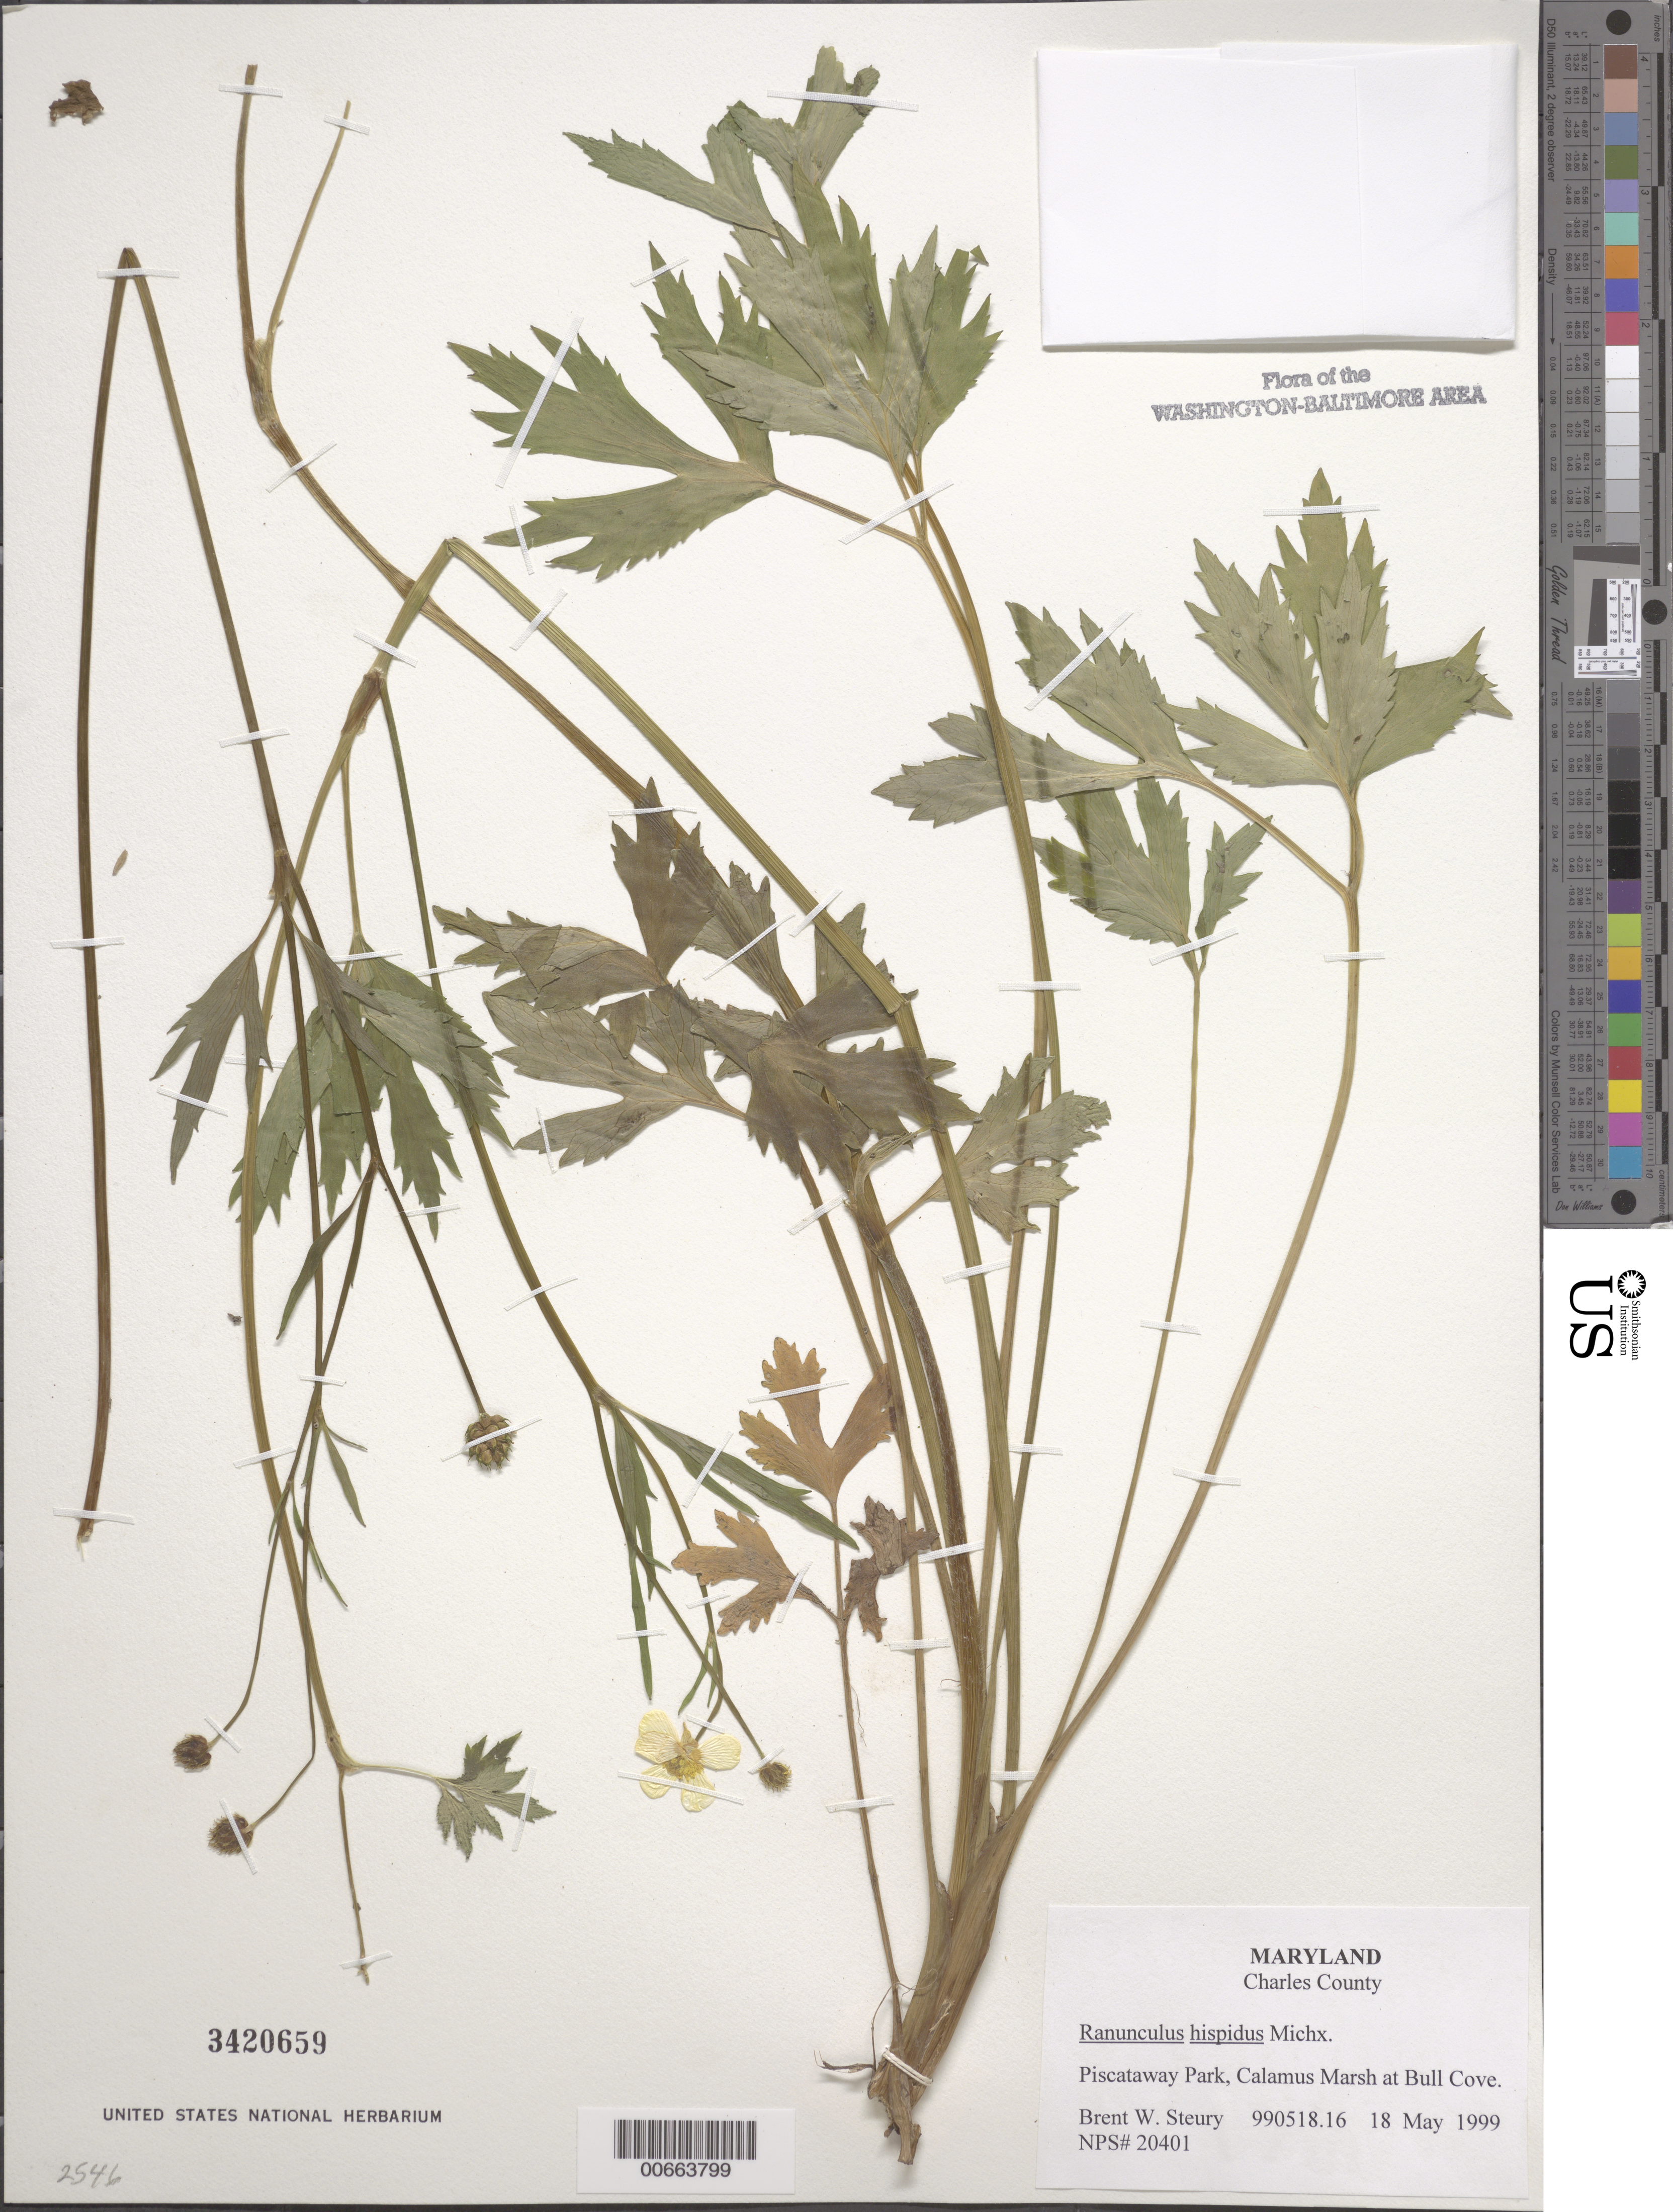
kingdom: Plantae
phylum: Tracheophyta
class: Magnoliopsida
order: Ranunculales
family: Ranunculaceae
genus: Ranunculus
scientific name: Ranunculus hispidus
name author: Michx.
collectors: B. Steury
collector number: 990518.16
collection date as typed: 18 May 1999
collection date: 1999-05-18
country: United States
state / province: Maryland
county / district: Prince George's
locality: Piscataway Park, Calamus Marsh at Bull Cove.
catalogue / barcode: US 3420659